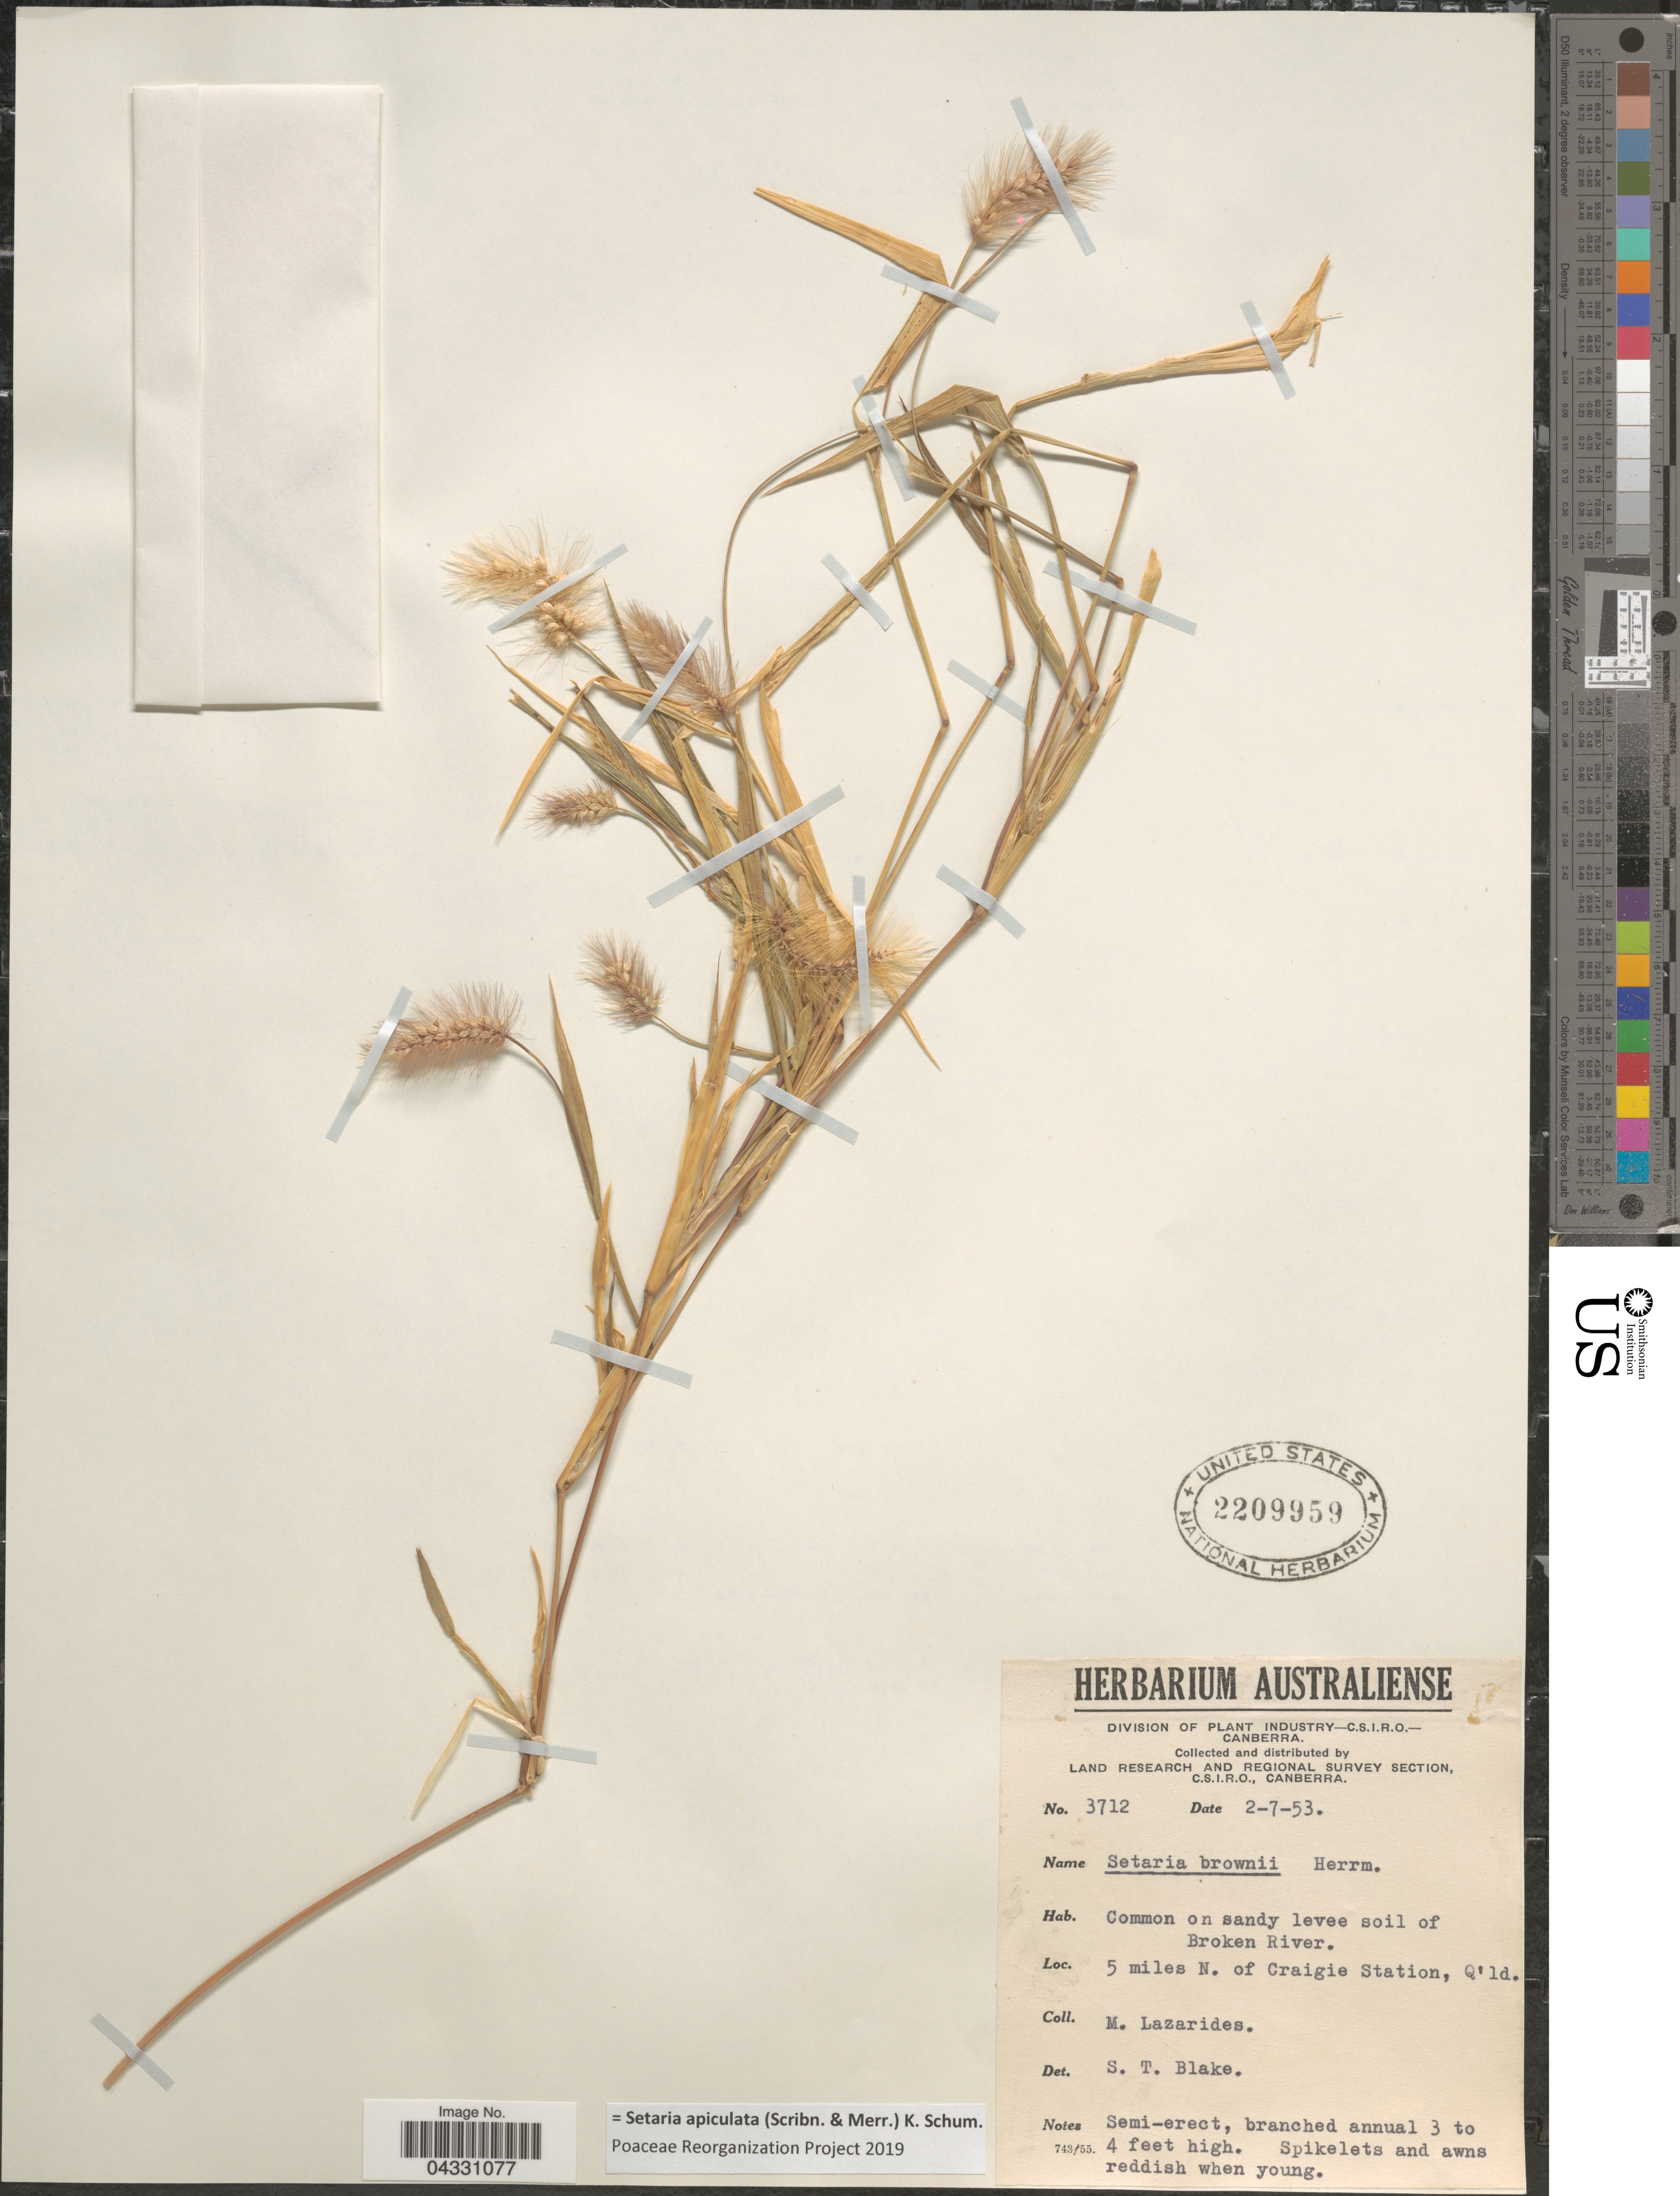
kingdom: Plantae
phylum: Tracheophyta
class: Liliopsida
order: Poales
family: Poaceae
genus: Setaria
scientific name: Setaria apiculata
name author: (Scribn. & Merr.) K. Schum.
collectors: M. Lazarides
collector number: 3712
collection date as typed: Transcribed d/m/y: 2/7/53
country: Australia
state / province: Queensland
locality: Land Research and Regional Survey Section. 5 miles N. of Craigie Station.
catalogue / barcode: US 2209959